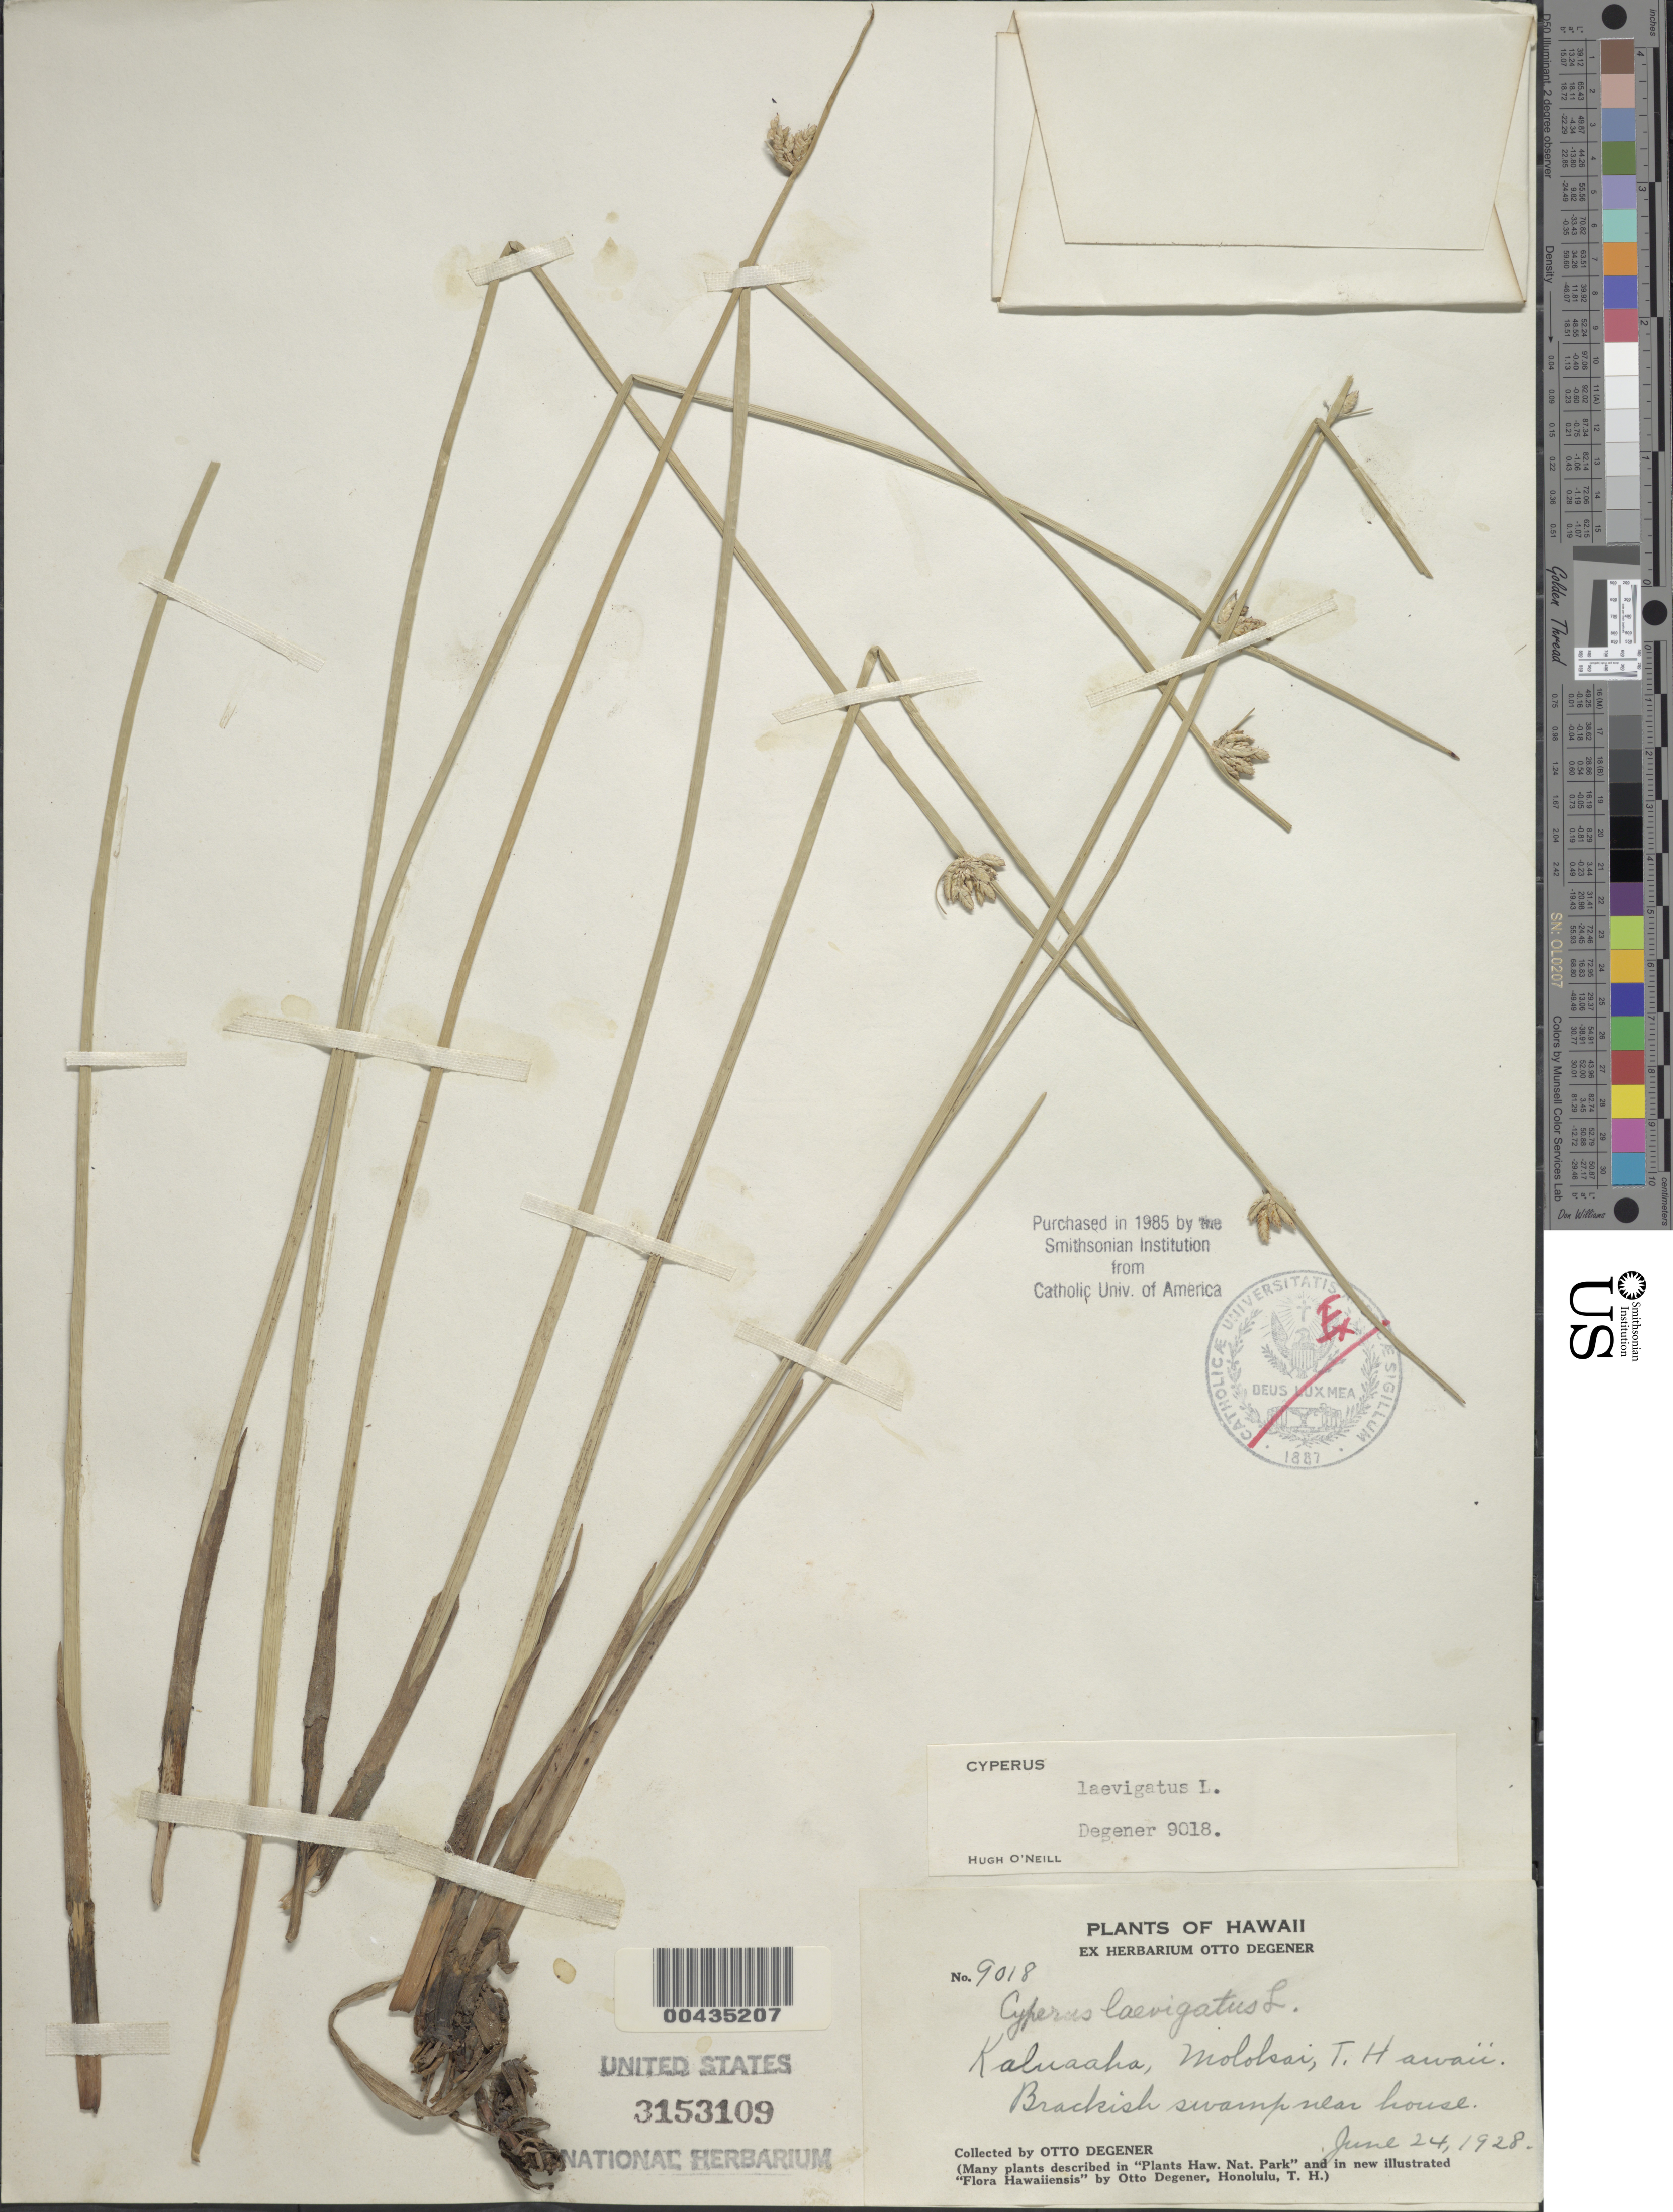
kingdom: Plantae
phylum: Tracheophyta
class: Liliopsida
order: Poales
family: Cyperaceae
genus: Cyperus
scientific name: Cyperus laevigatus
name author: L.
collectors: O. Degener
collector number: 9018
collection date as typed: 24 Jun 1928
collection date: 1928-06-24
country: United States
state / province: Hawaii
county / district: Maui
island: Moloka'i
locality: Kaluaaha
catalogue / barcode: US 3153109